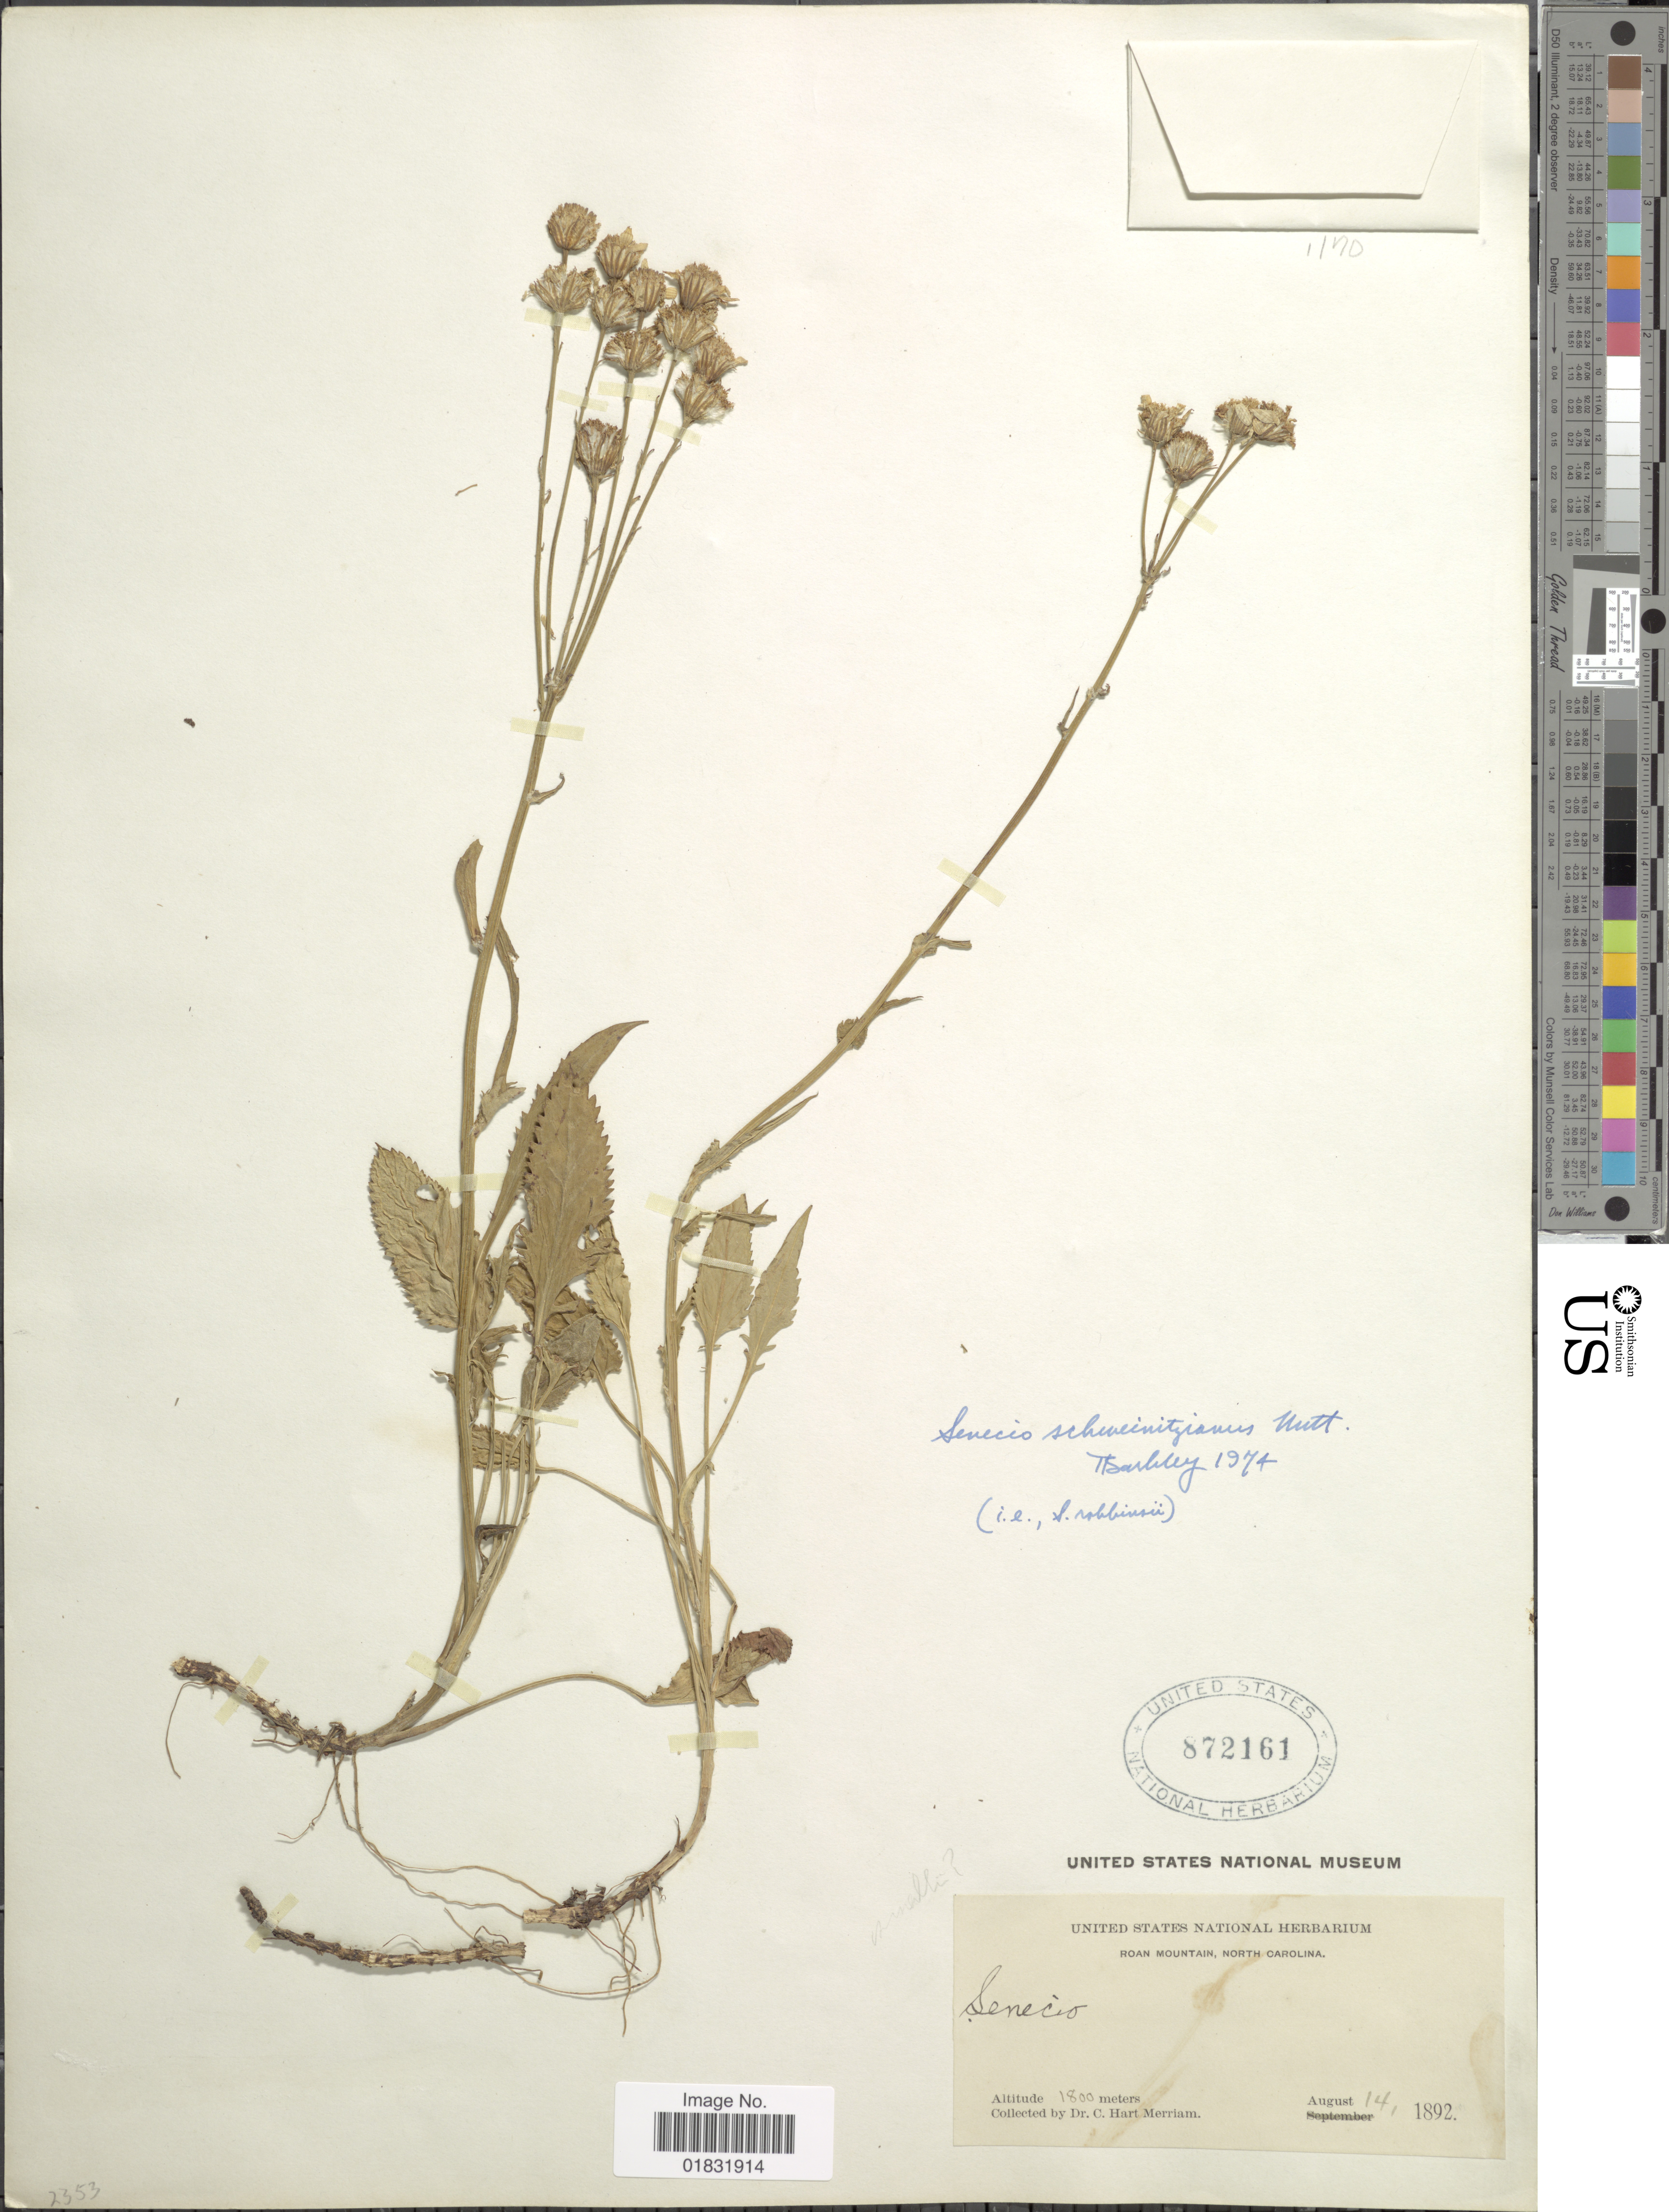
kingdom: Plantae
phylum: Tracheophyta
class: Magnoliopsida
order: Asterales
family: Asteraceae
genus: Packera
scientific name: Packera schweinitziana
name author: (Nutt.) W.A. Weber & Á. Löve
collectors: C. Merriam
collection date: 1892-08-14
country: United States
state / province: North Carolina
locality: Roan Mountain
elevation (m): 1800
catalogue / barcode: US 872161